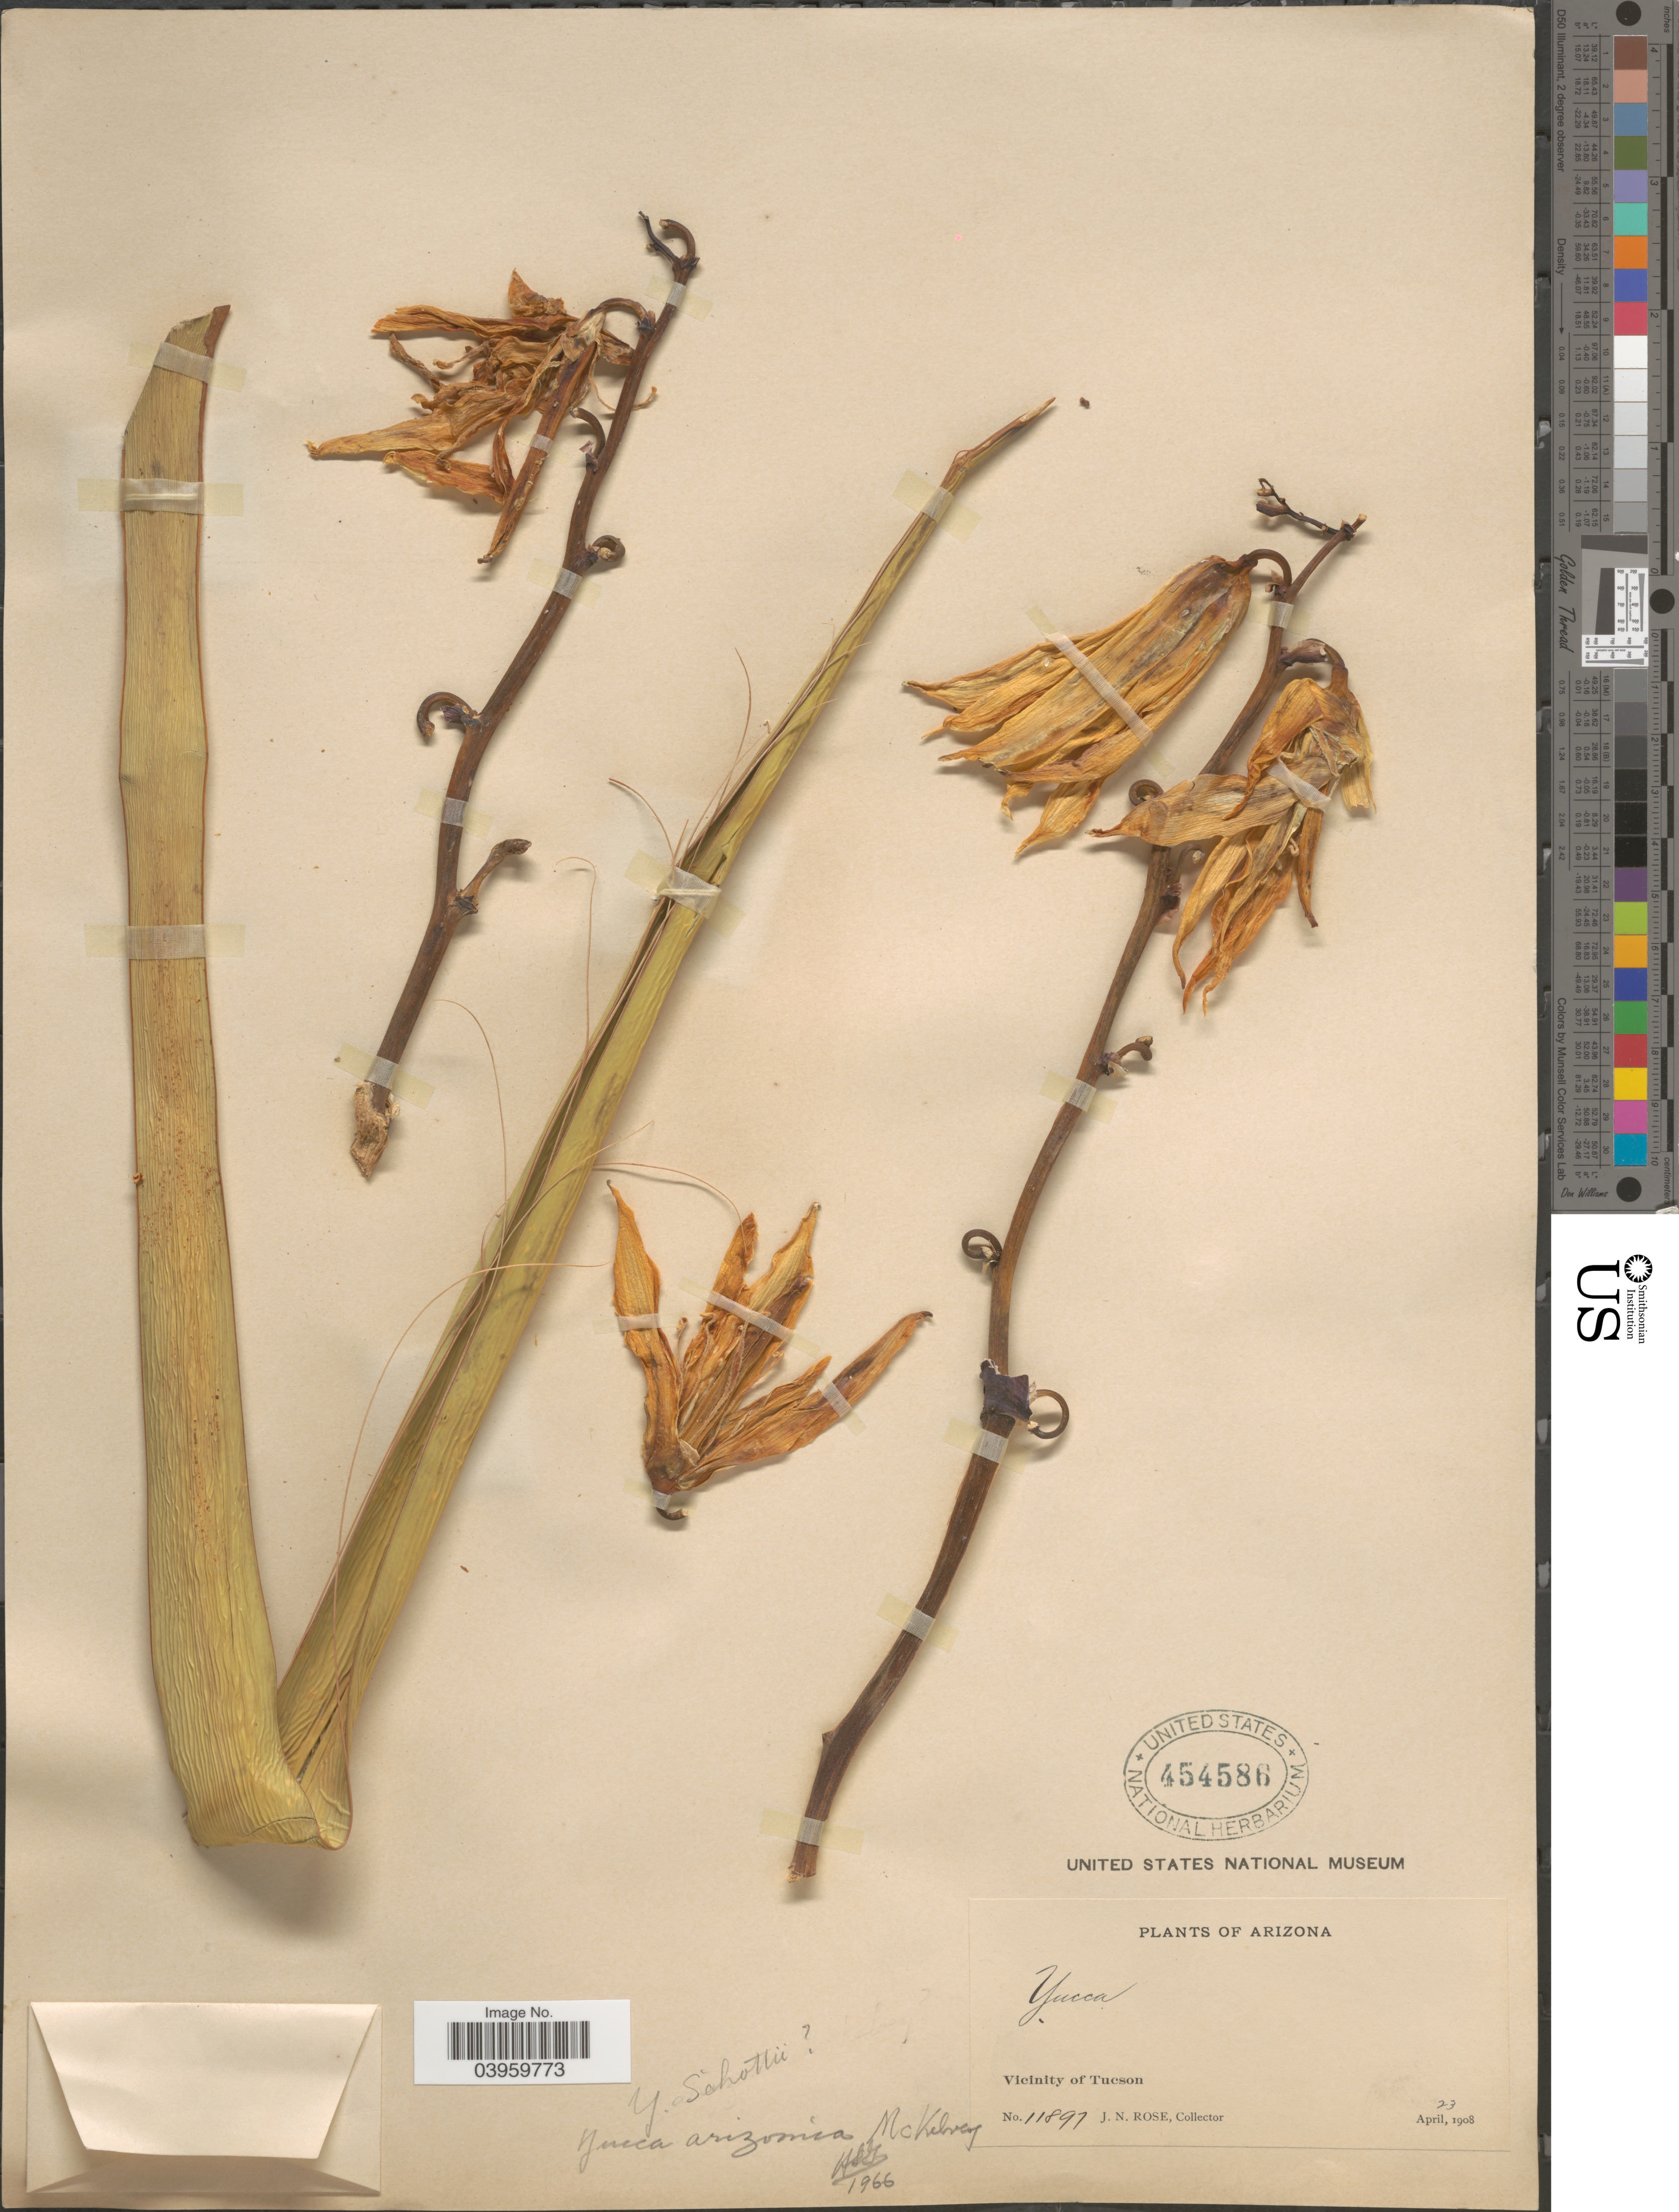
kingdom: Plantae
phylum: Tracheophyta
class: Liliopsida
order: Asparagales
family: Asparagaceae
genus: Yucca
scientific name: Yucca arizonica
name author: McKelvey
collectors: J. N. Rose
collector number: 11897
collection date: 1908-04-23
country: United States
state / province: Arizona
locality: Vicinity of Tucson.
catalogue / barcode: US 454586